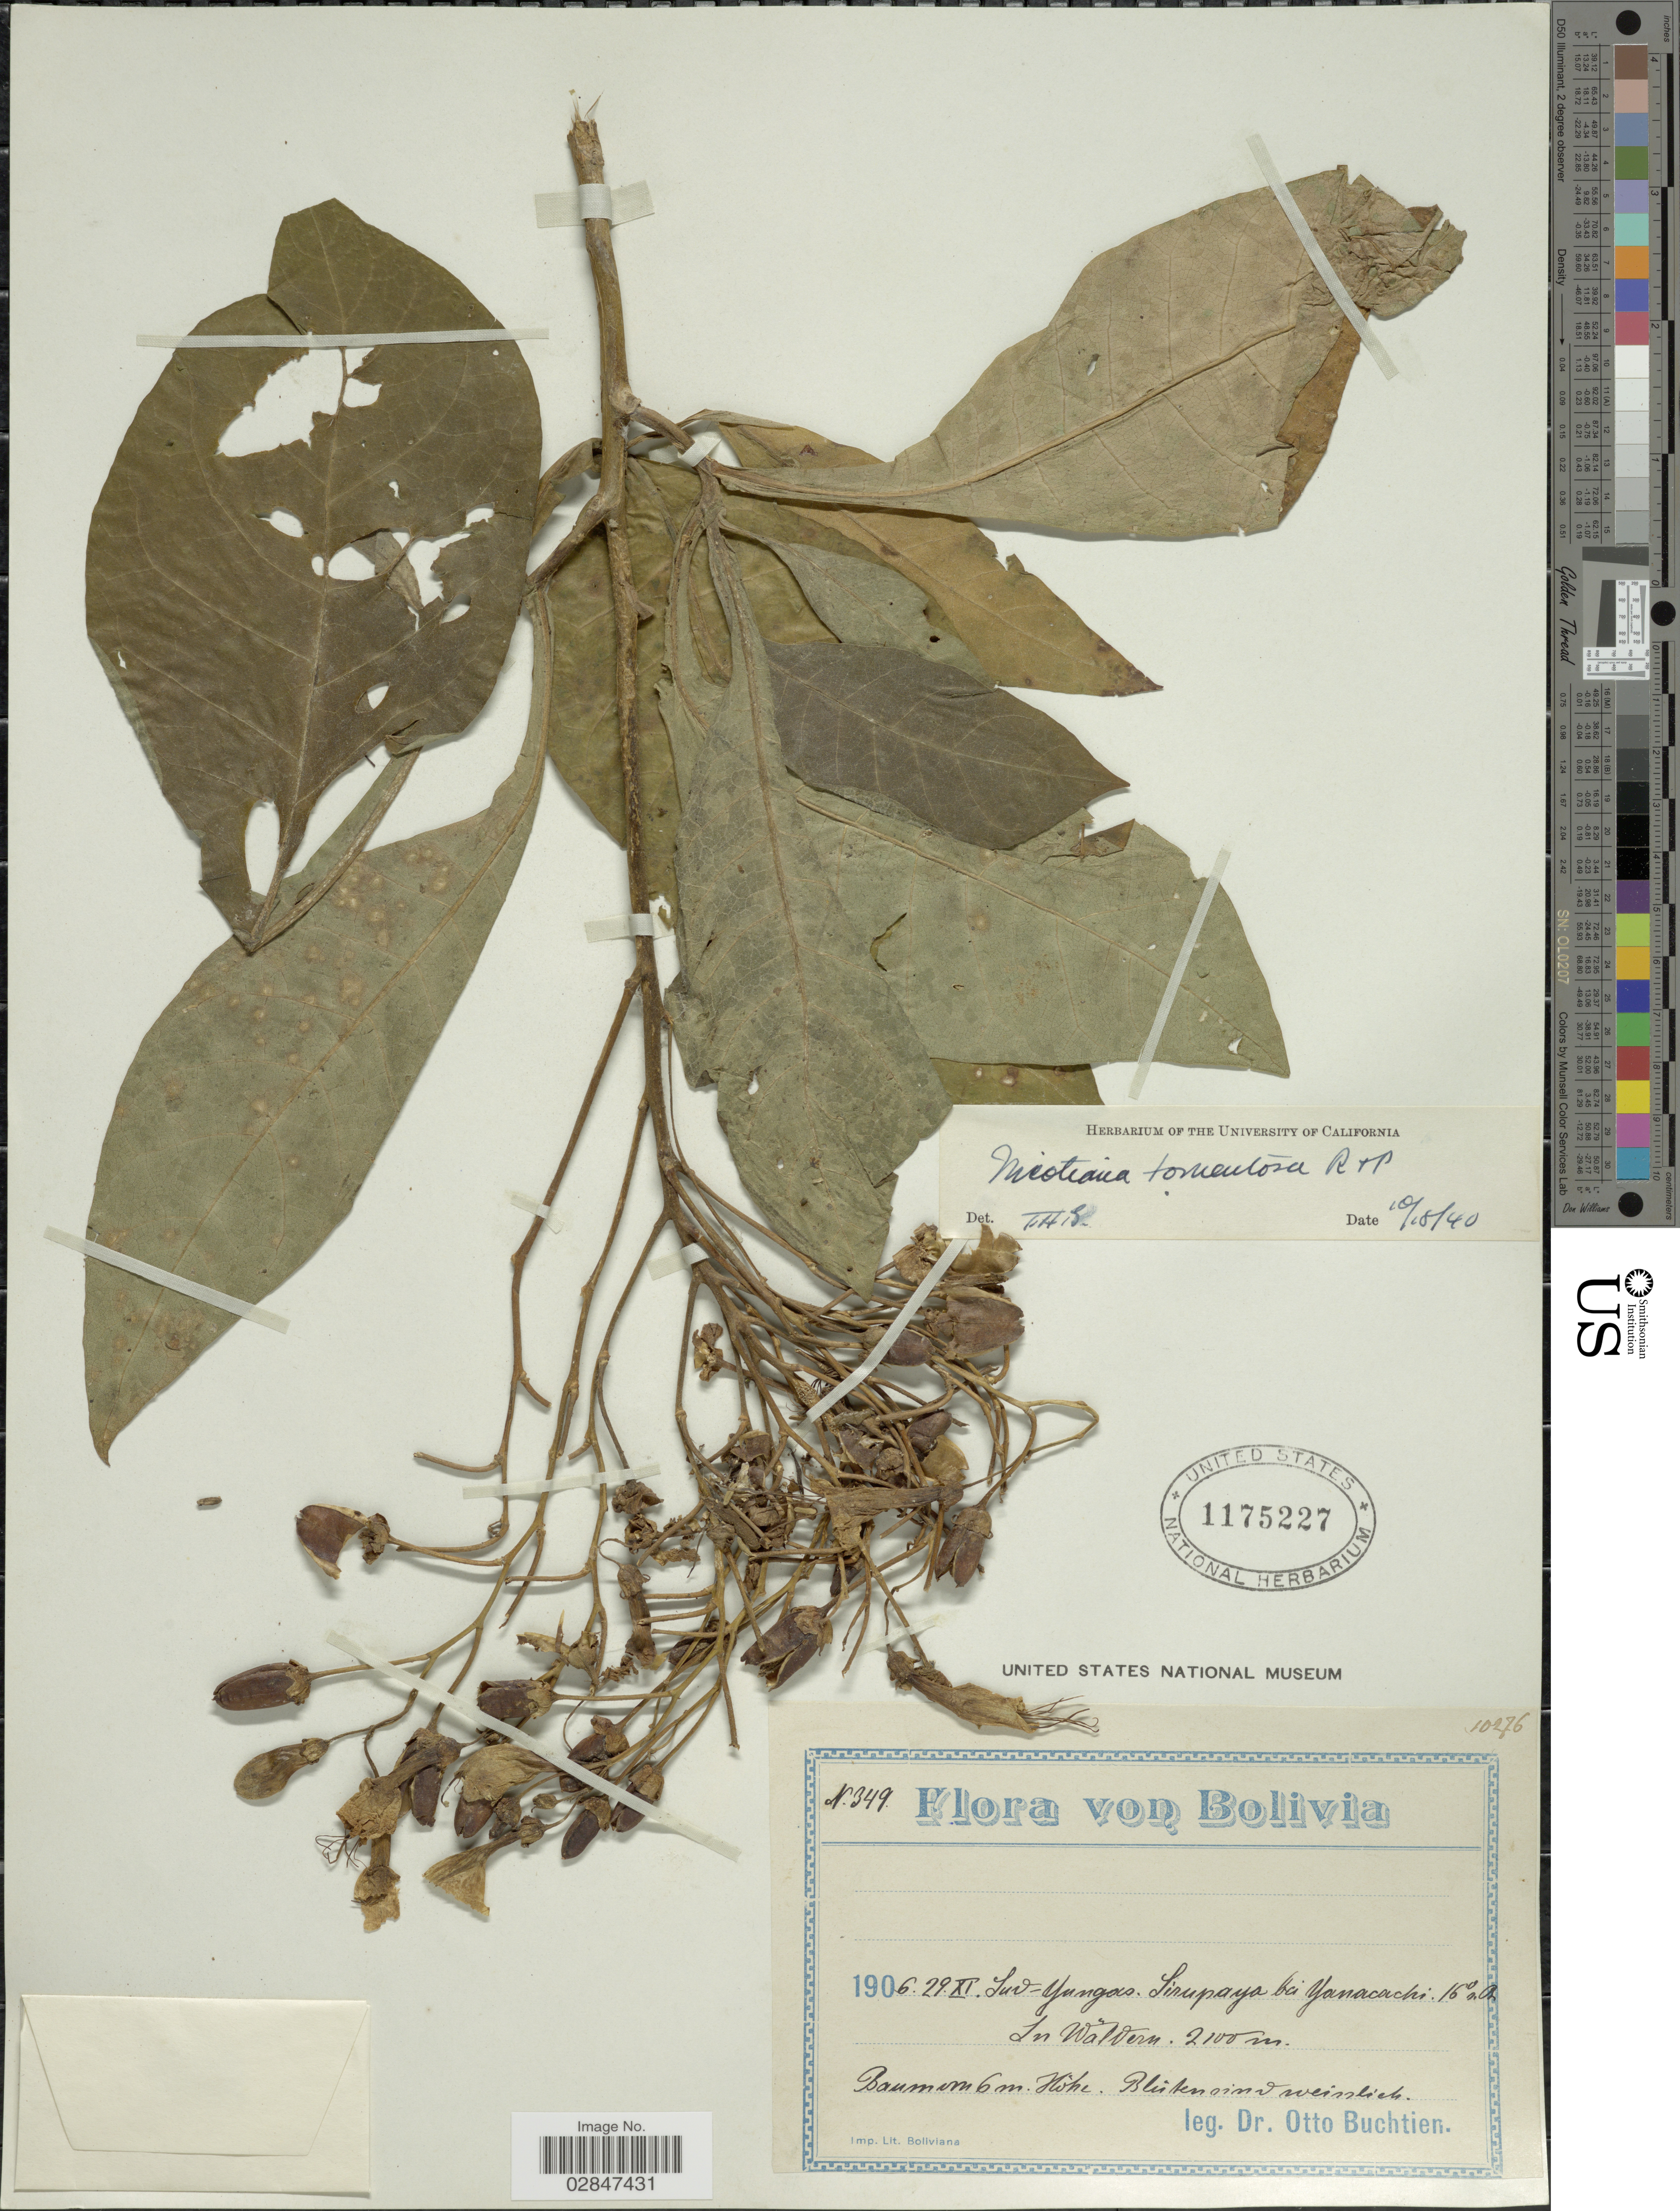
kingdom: Plantae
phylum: Tracheophyta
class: Magnoliopsida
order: Solanales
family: Solanaceae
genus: Nicotiana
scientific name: Nicotiana tomentosa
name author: Ruiz & Pav.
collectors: O. Buchtien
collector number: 349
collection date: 1906-11-29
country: Bolivia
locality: Sud Yungas, Sirupaya ba Yanacachi: 16° n or, In Waldern.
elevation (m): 2100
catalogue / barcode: US 1175227